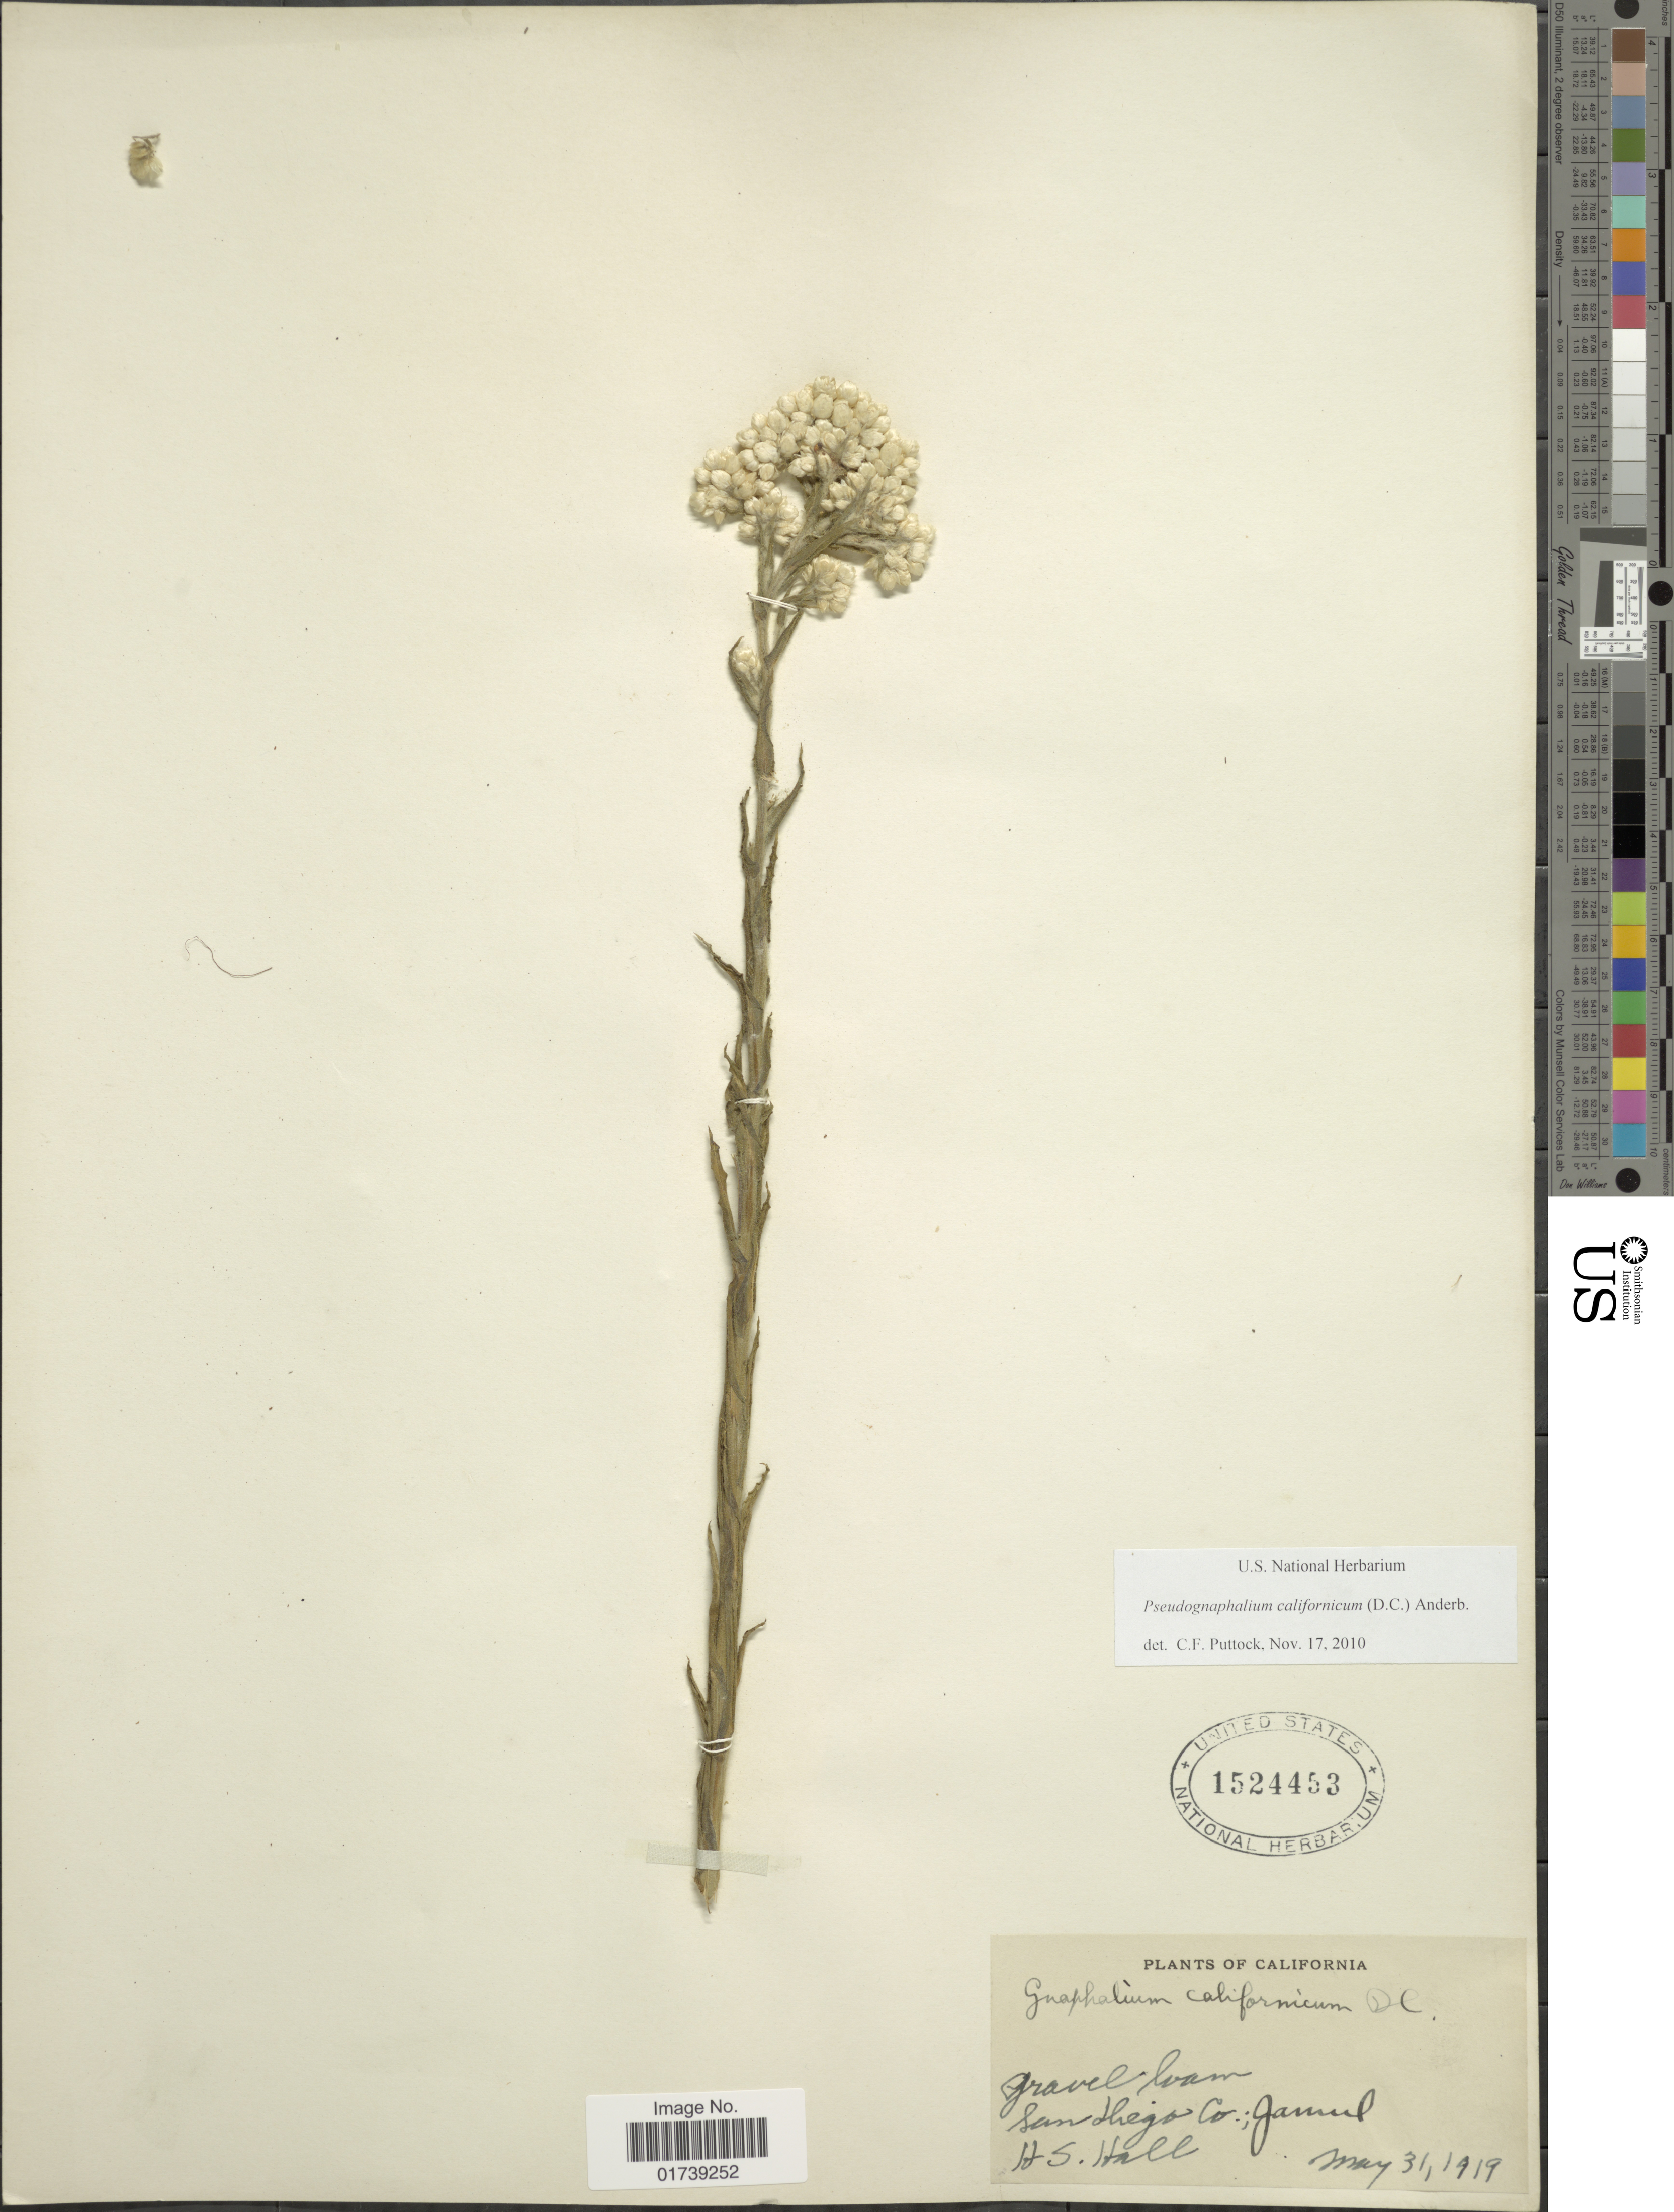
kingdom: Plantae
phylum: Tracheophyta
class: Magnoliopsida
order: Asterales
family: Asteraceae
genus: Pseudognaphalium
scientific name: Pseudognaphalium californicum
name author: (DC.) Anderb.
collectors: H. Hall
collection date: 1919-05-31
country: United States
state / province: California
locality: Sam Thego Co.; Jamul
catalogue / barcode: US 1524453